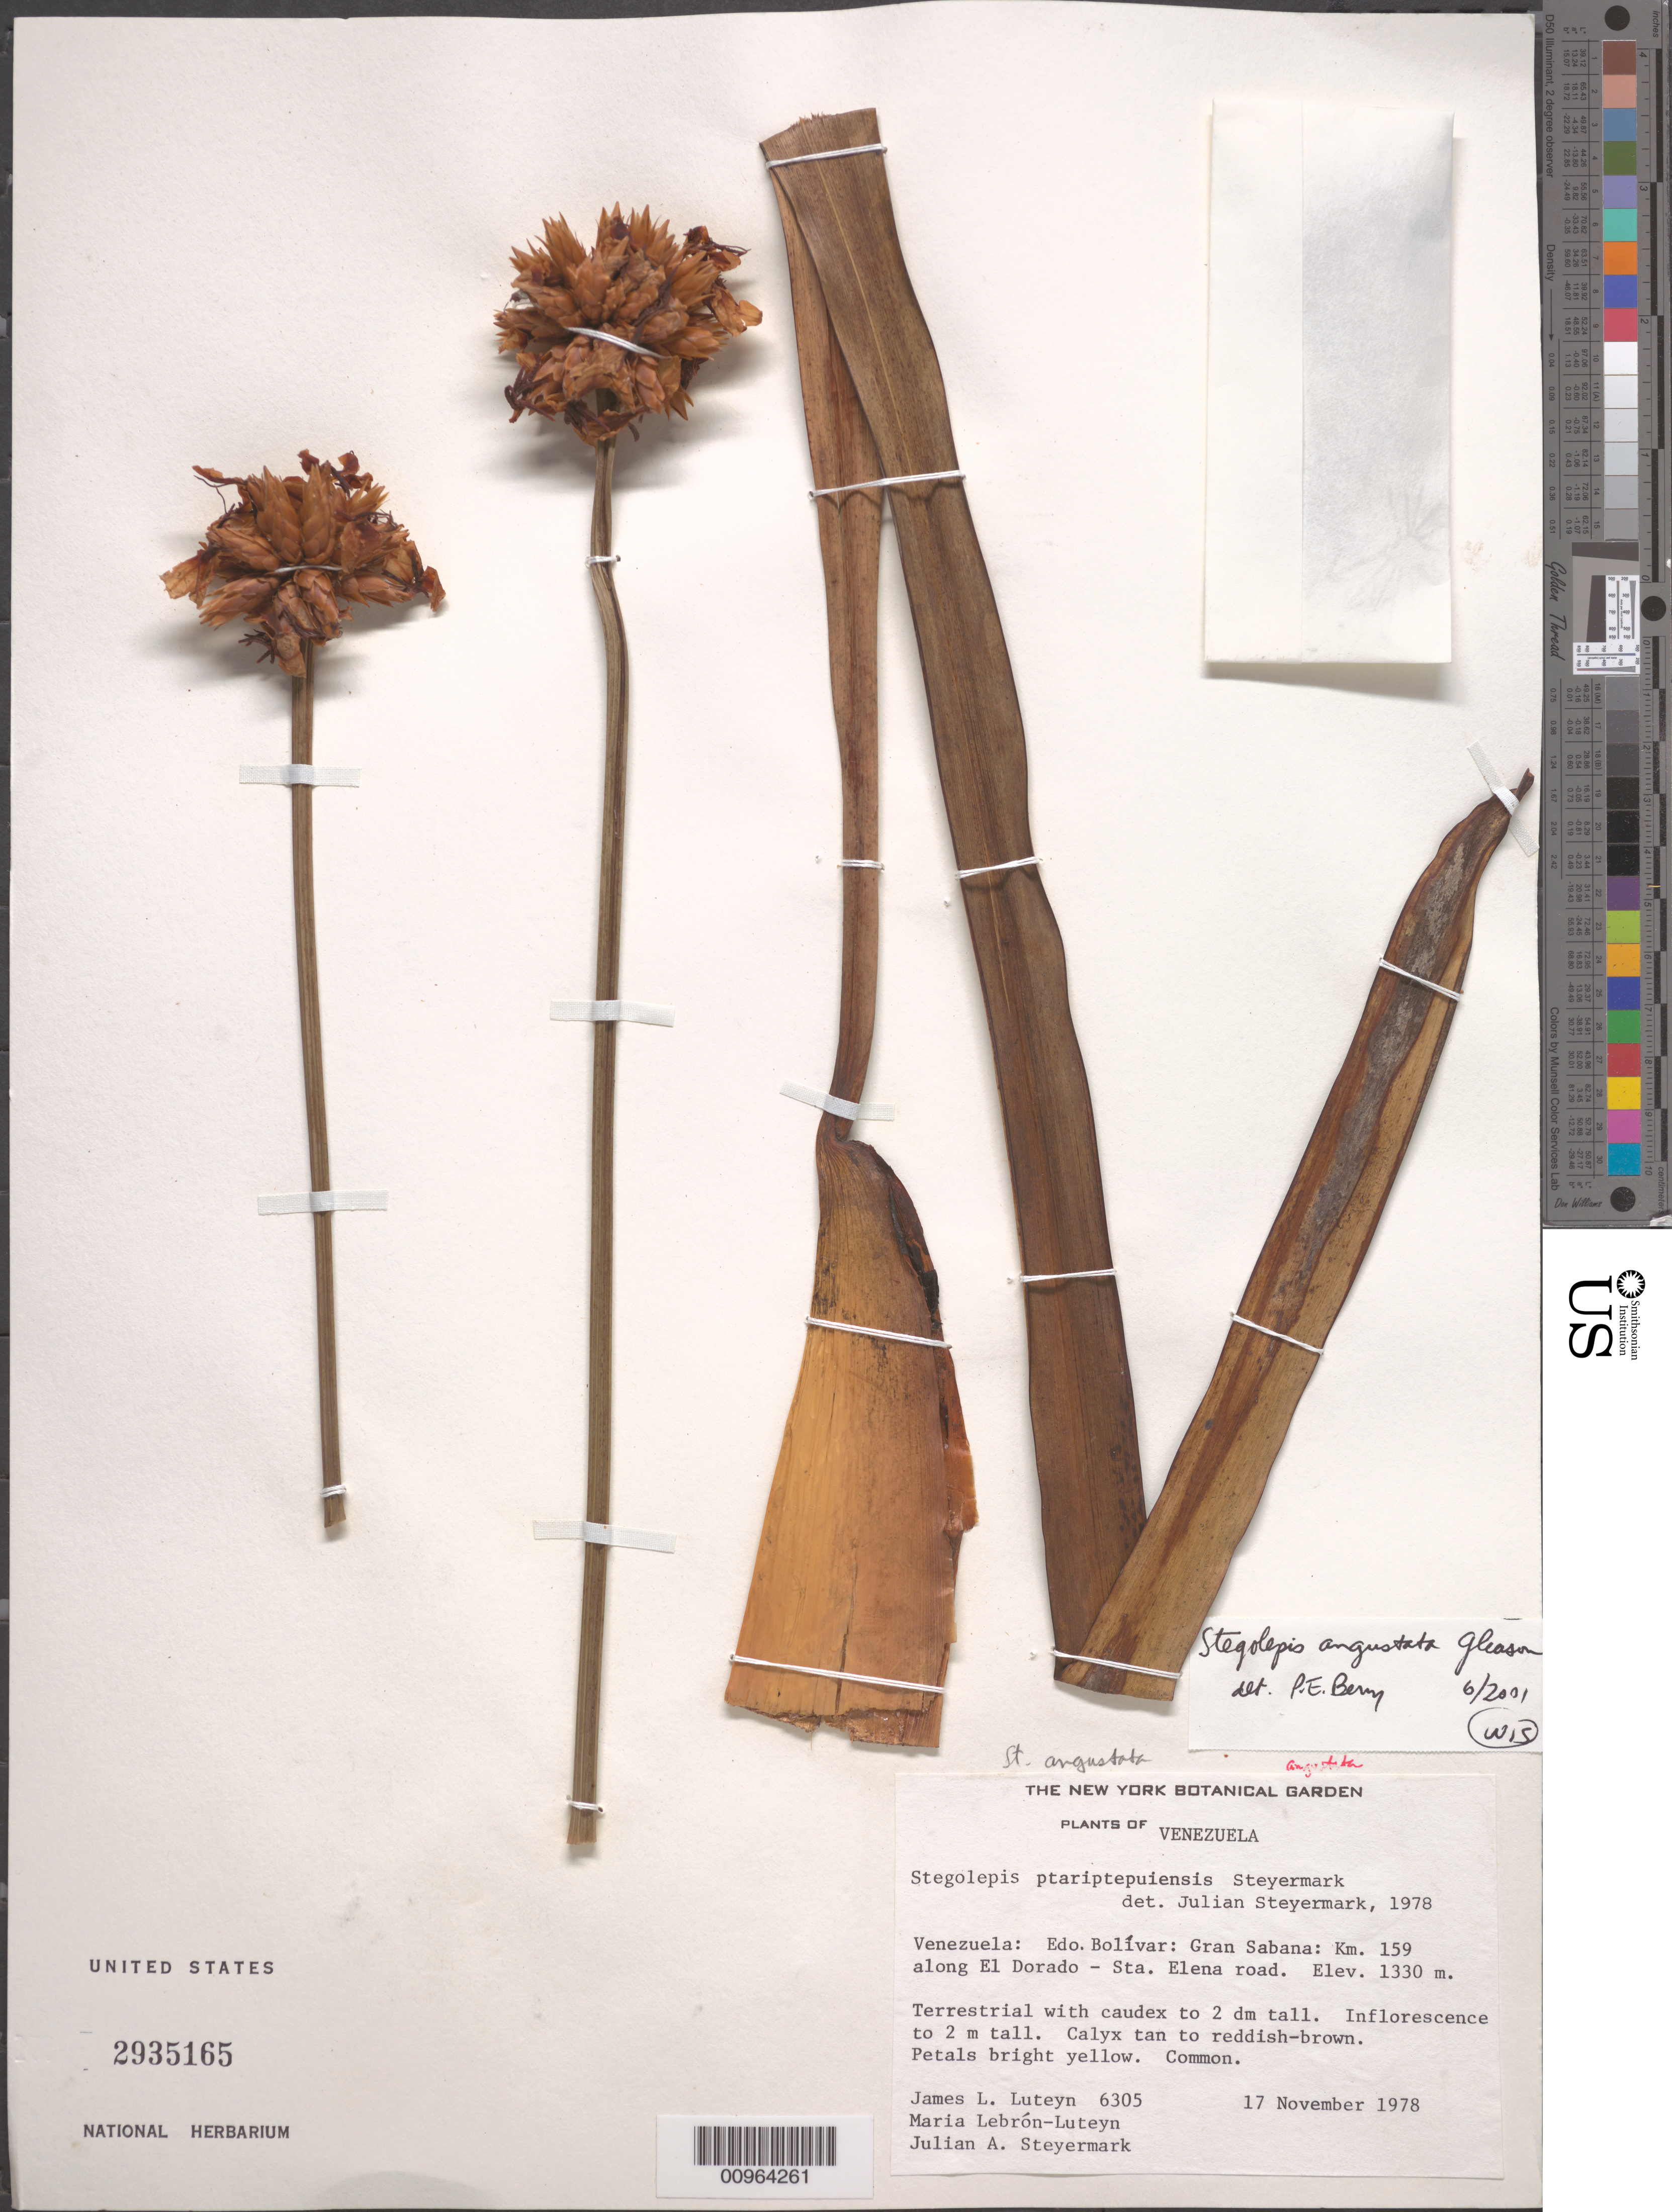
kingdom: Plantae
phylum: Tracheophyta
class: Liliopsida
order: Poales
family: Rapateaceae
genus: Stegolepis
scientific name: Stegolepis angustata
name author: Gleason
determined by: Berry, P. E., (WIS), University of Wisconsin - Madison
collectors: J. L. Luteyn, M. L. Lebrón-Luteyn & J. Steyermark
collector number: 6305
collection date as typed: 17-Nov-78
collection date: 1978-11-17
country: Venezuela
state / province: Bolívar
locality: Gran Sabana, km159 along El Dorado-Sta. Elena road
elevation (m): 1300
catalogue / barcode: US 2935165